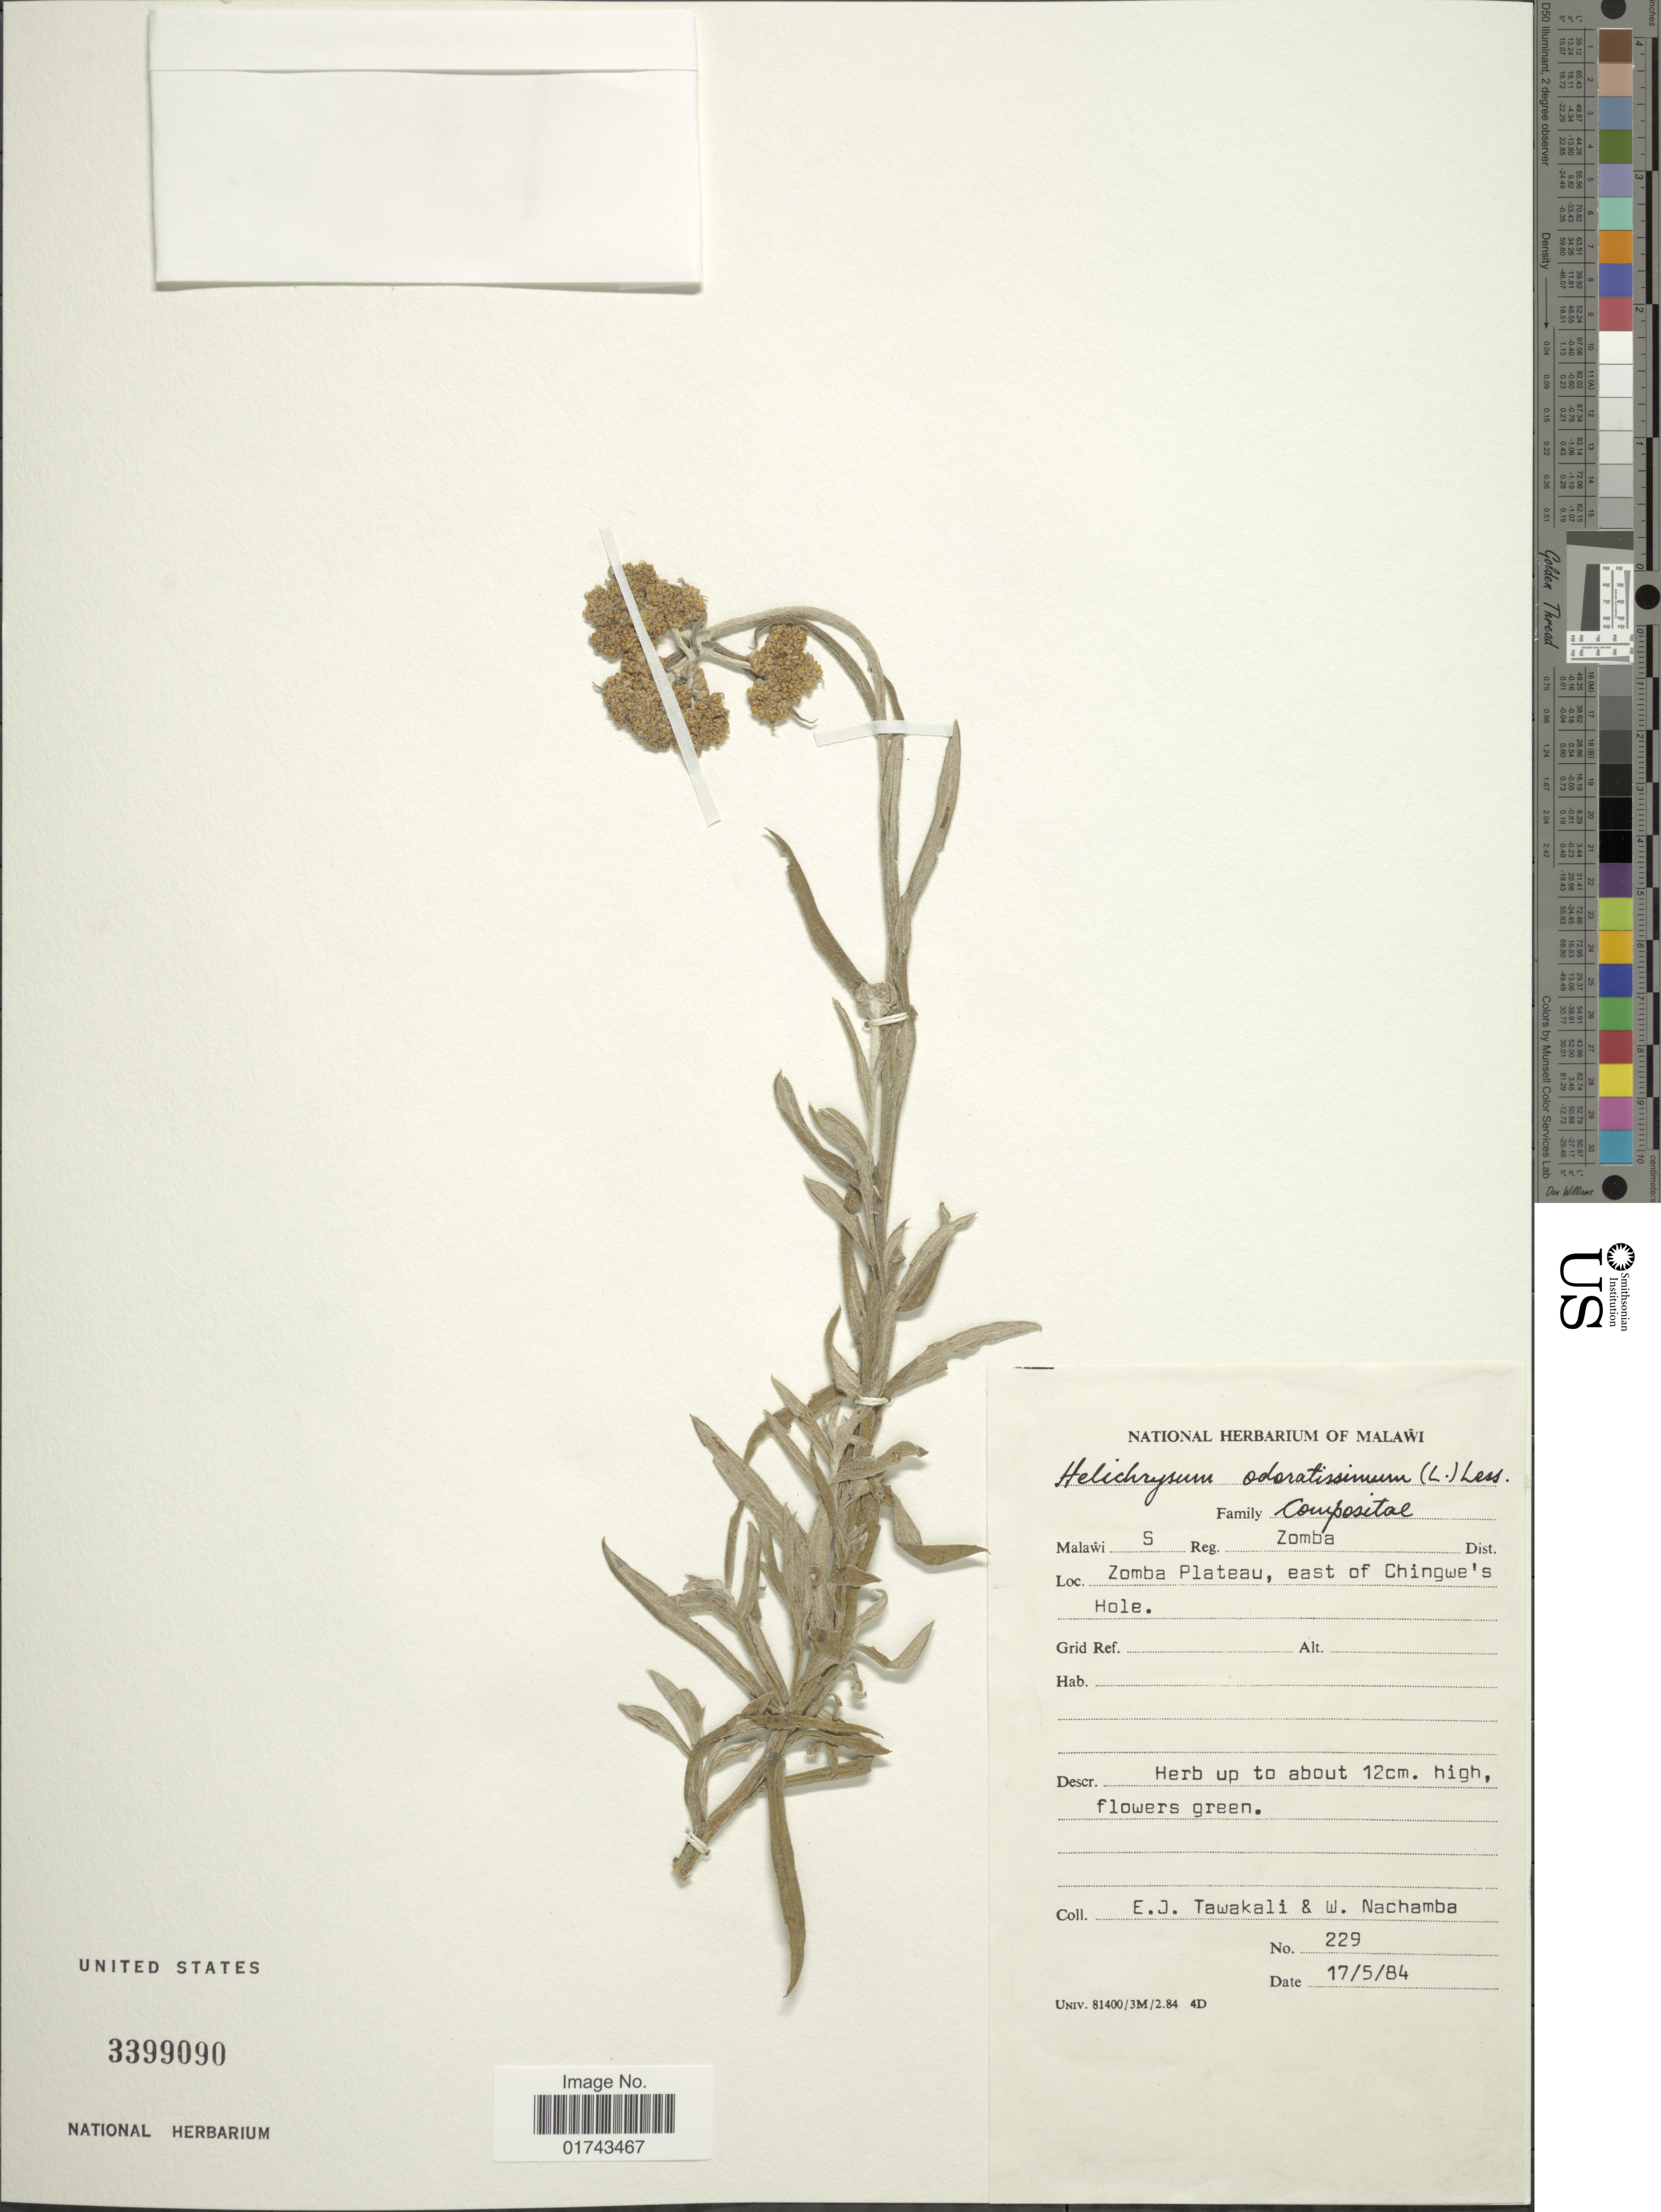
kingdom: Plantae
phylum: Tracheophyta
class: Magnoliopsida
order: Asterales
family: Asteraceae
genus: Helichrysum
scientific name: Helichrysum odoratissimum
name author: (L.) Sweet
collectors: E. Tawakali & W. Nachamba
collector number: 229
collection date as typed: Transcribed d/m/y: 17/5/84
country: Malawi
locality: Malawi S. reg. Zomba Dist. Zomba Plateau, east of Chingwe's Hole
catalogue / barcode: US 3399090